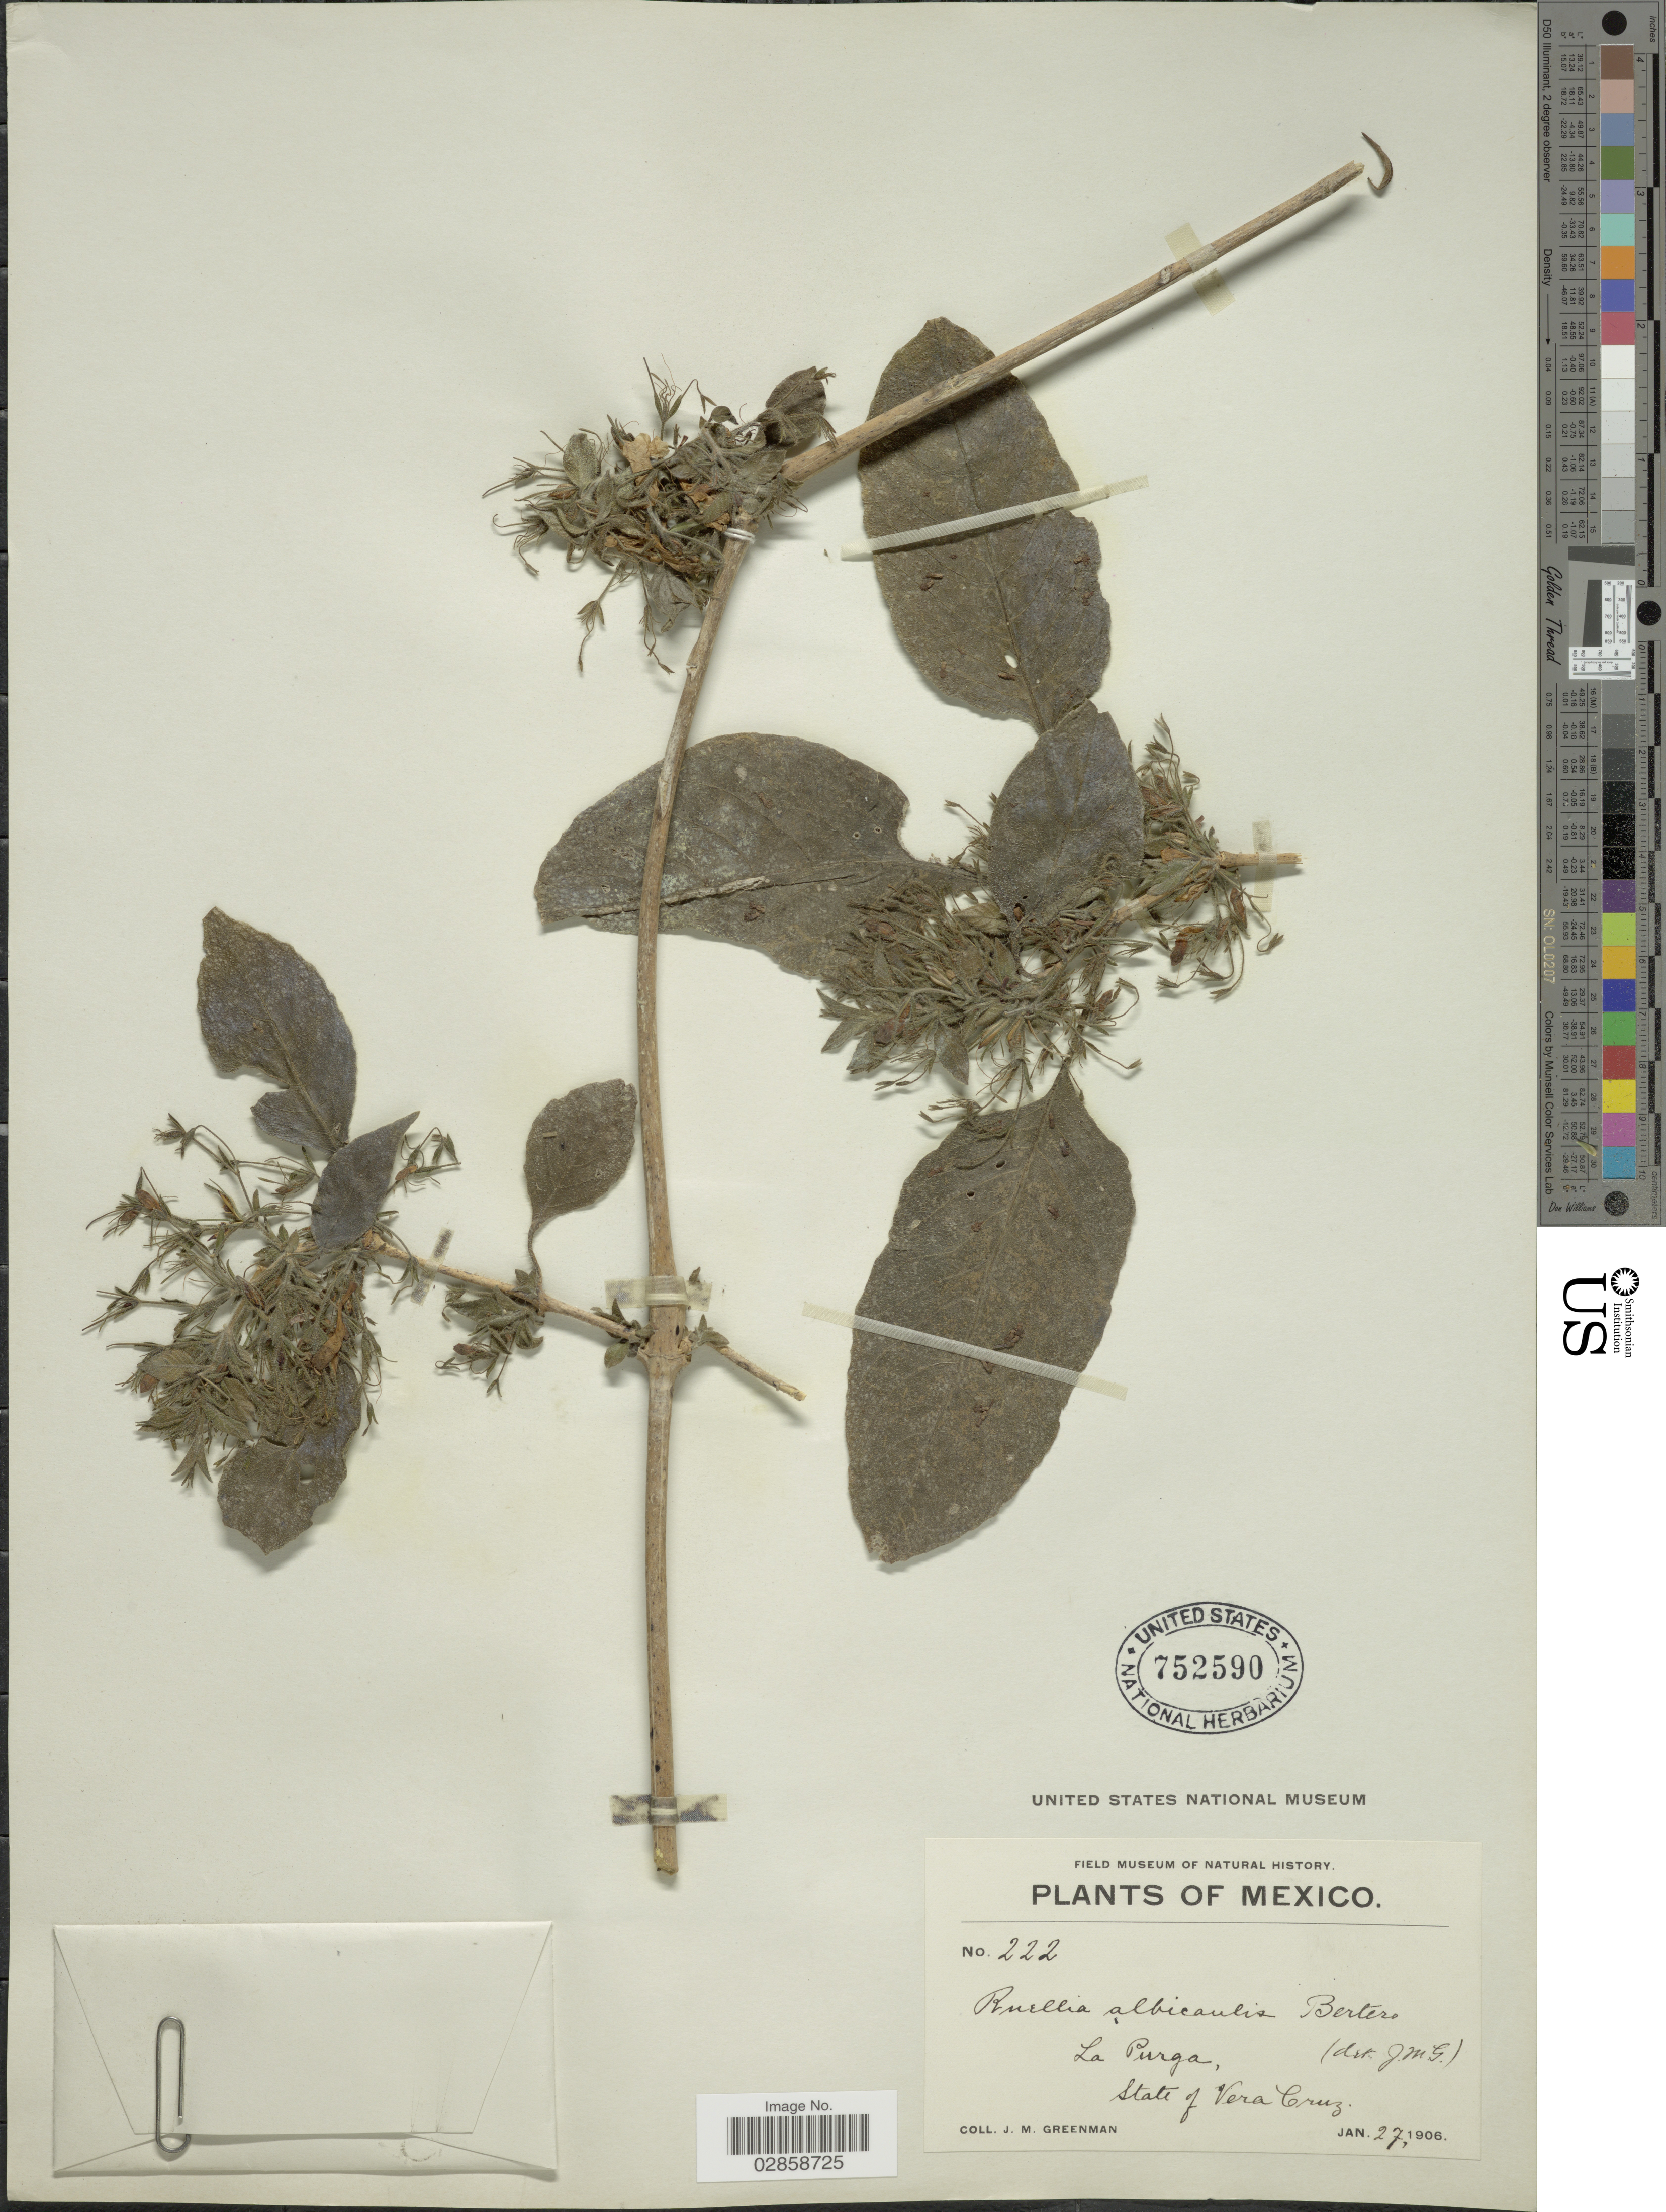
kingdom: Plantae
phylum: Tracheophyta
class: Magnoliopsida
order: Lamiales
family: Acanthaceae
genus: Ruellia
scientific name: Ruellia inundata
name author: Kunth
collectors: J. M. Greenman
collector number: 222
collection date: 1906-01-27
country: Mexico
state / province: Veracruz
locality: La Purga, State of Vera Cruz.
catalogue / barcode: US 752590